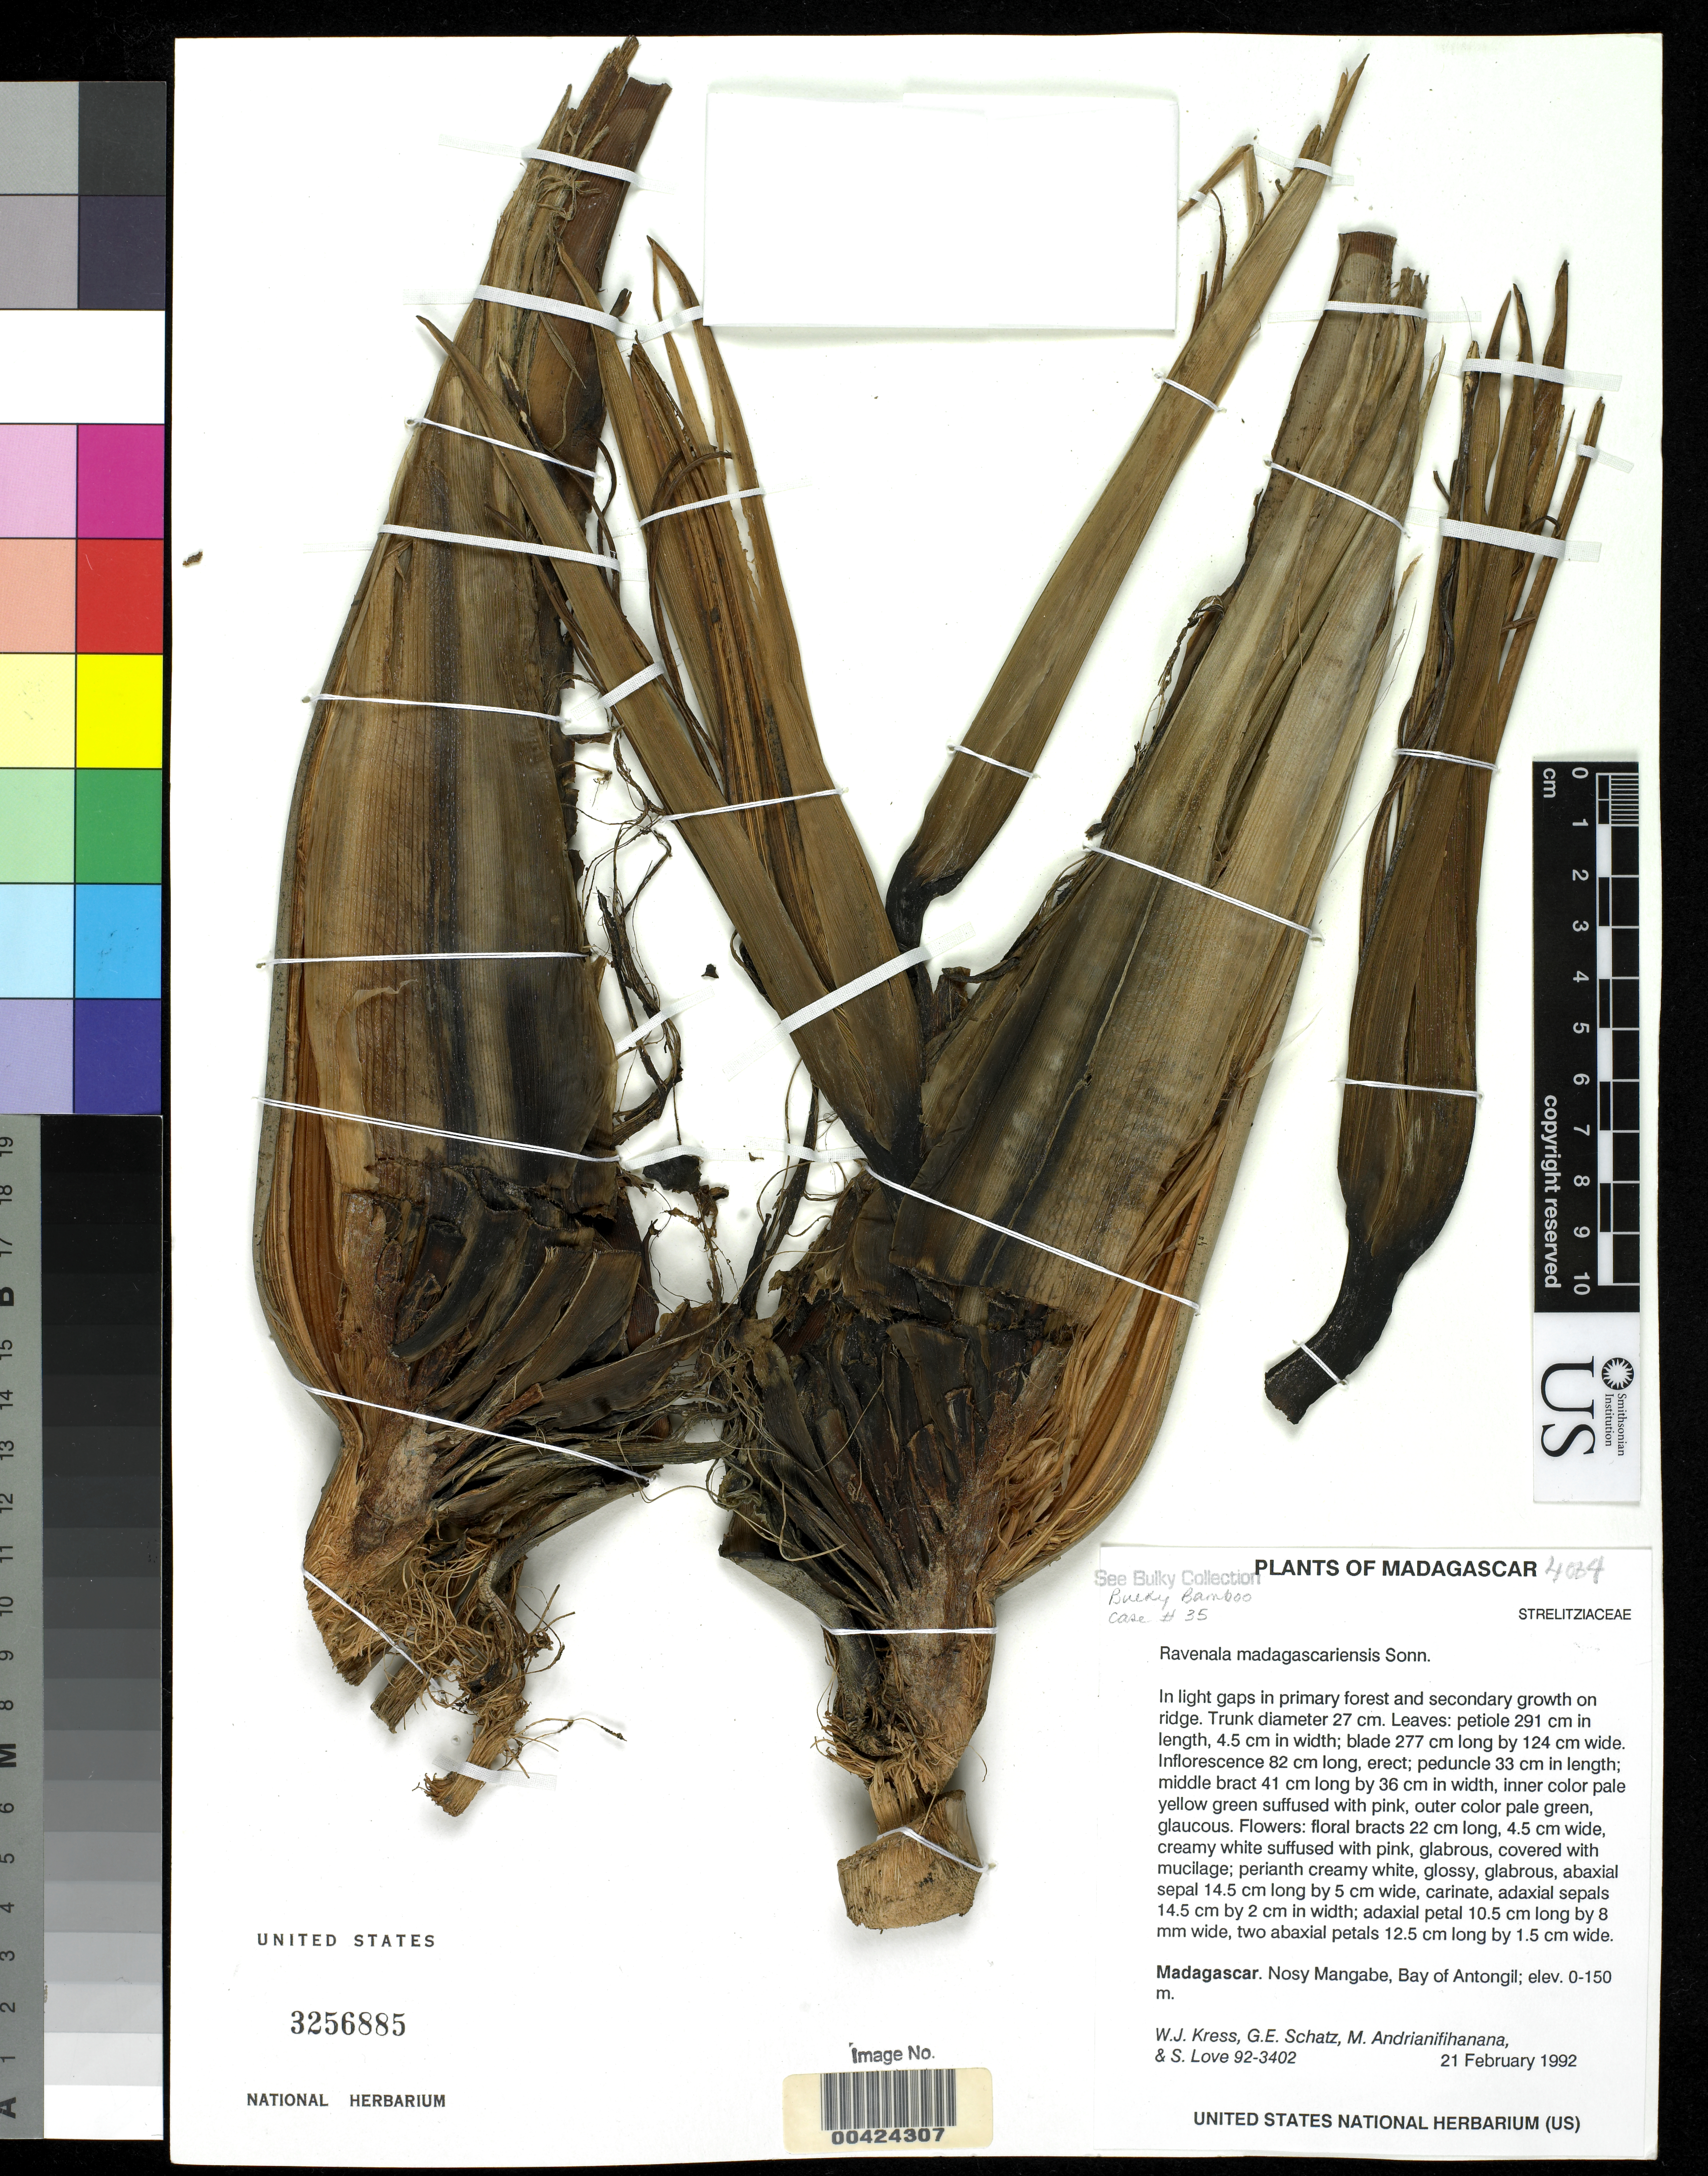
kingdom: Plantae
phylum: Tracheophyta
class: Liliopsida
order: Zingiberales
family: Strelitziaceae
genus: Ravenala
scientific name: Ravenala madagascariensis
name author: Sonn.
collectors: W. J. Kress, G. Schatz, M. Andrianifihanana & S. Love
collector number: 92-3402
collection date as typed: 21 Feb 1992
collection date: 1992-02-21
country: Madagascar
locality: Nosy mangabe; bay of antongil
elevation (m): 0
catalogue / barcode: US 3256885